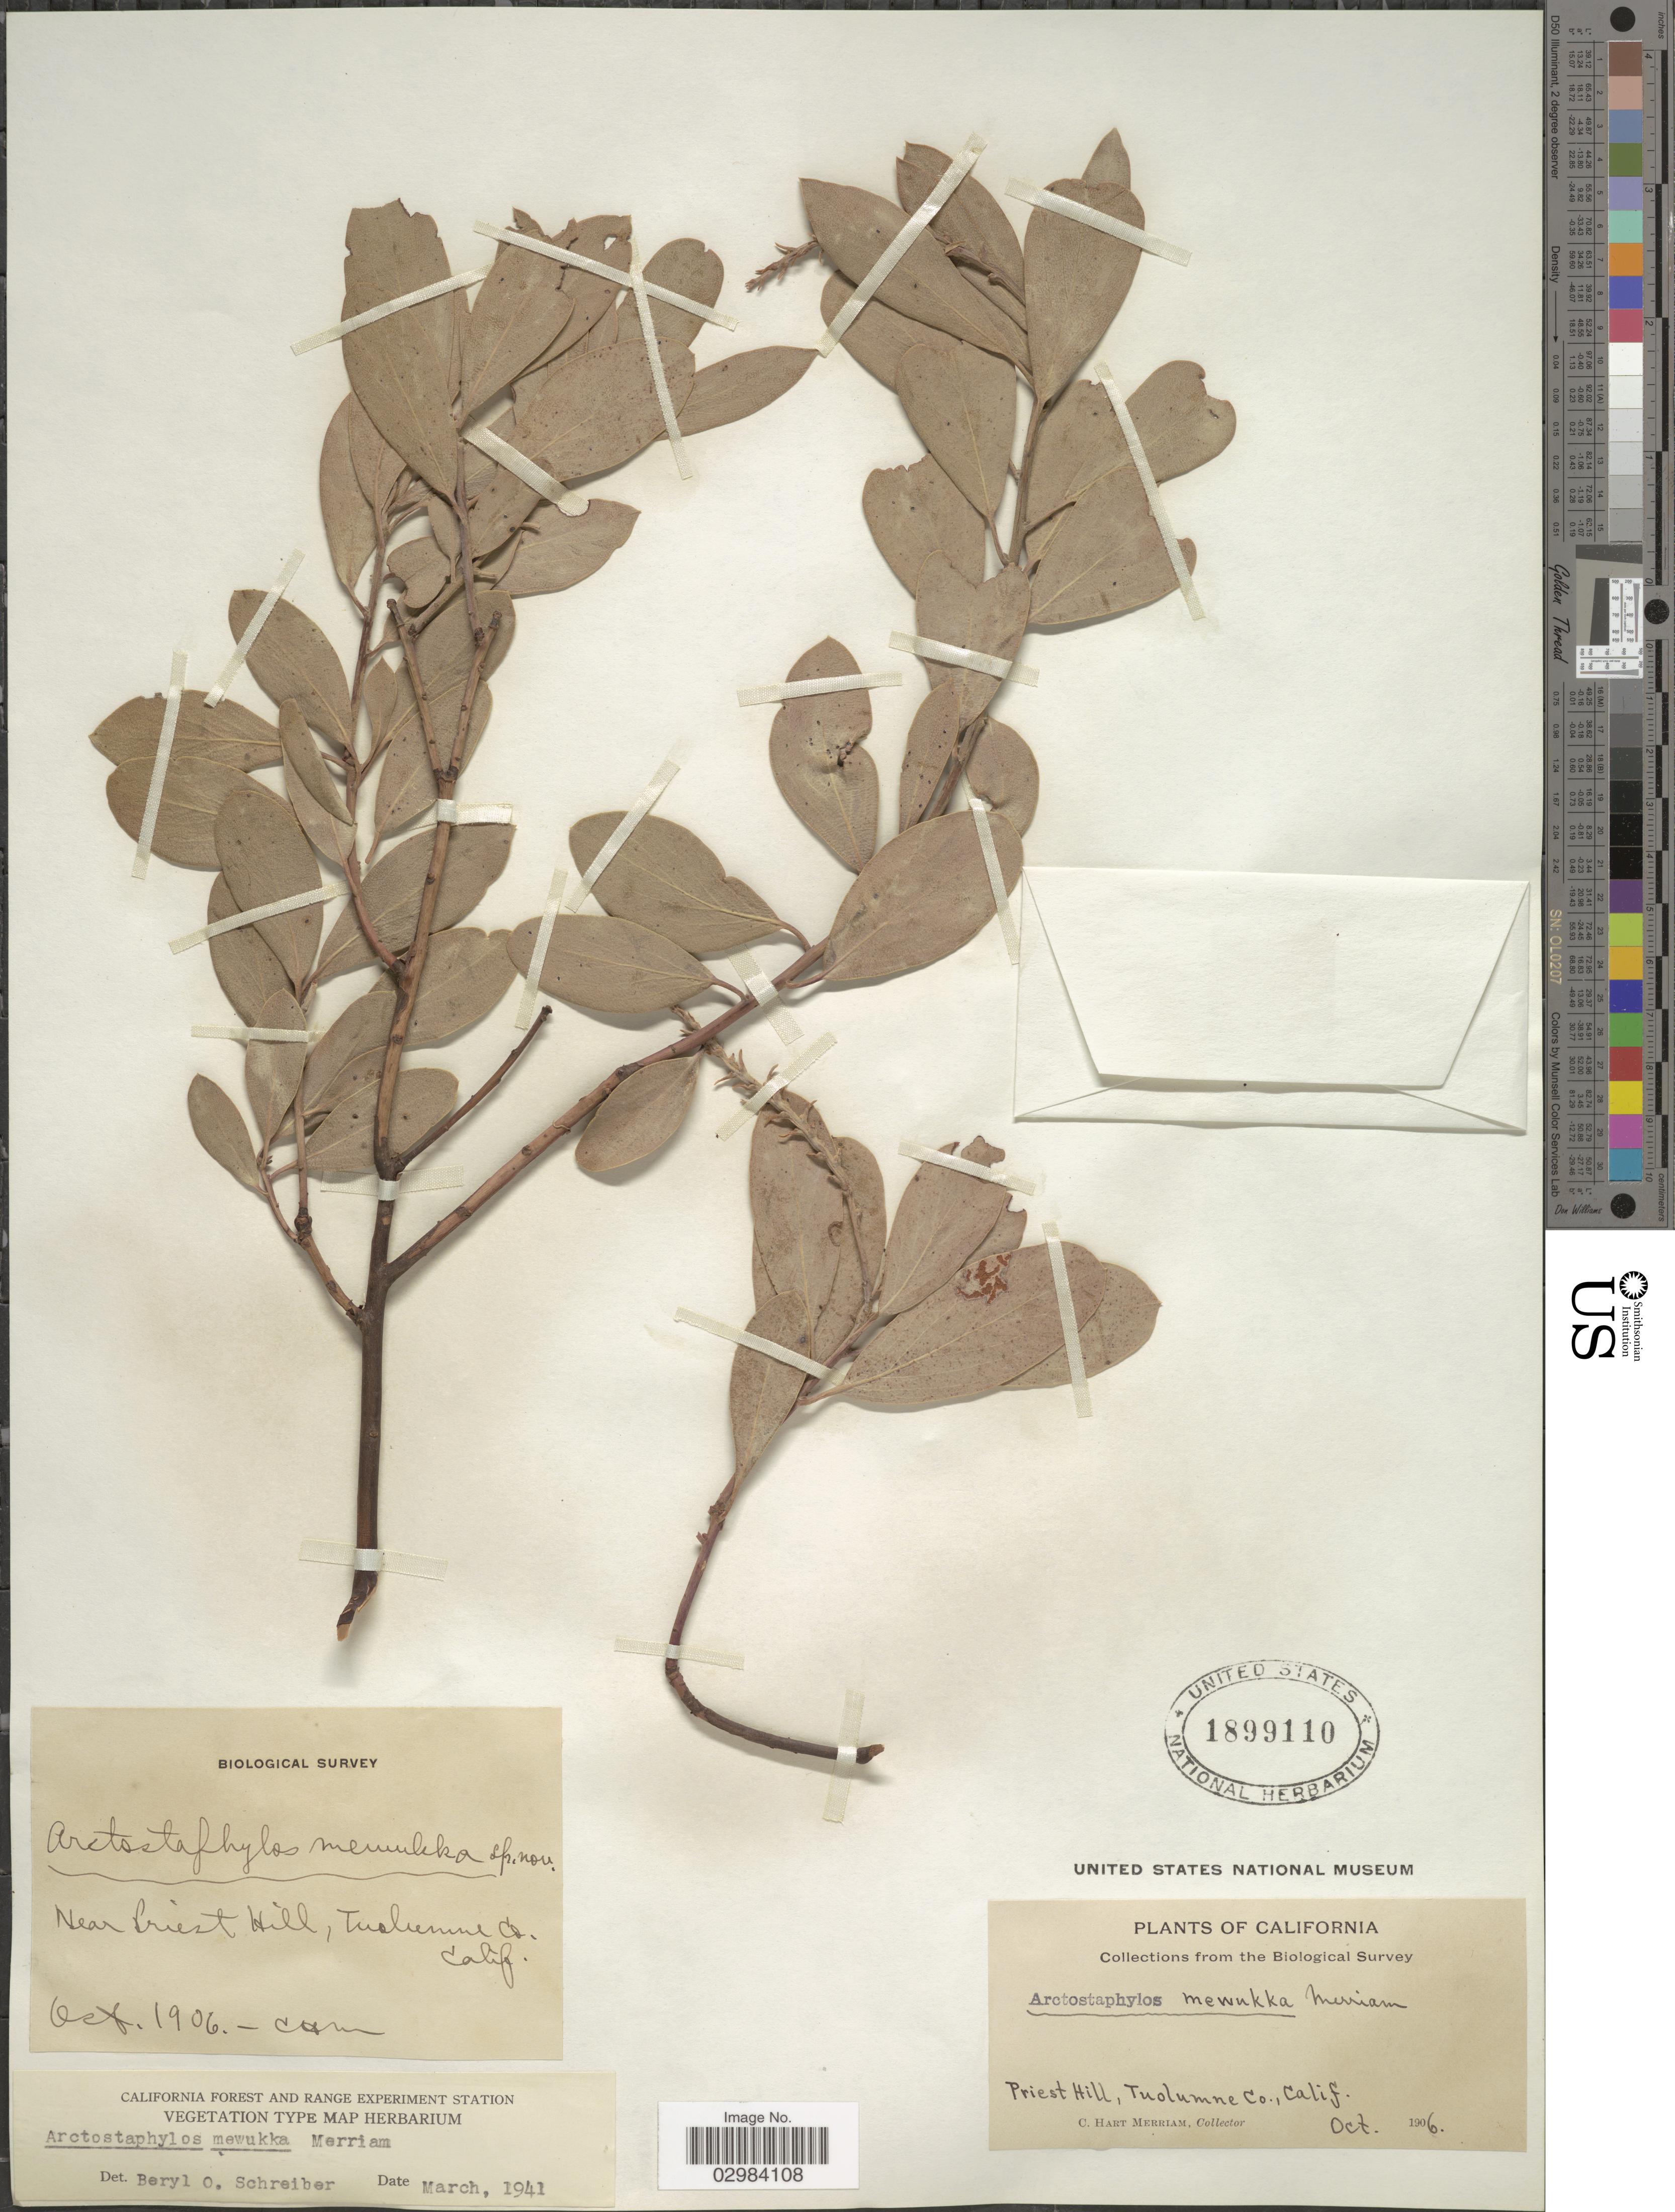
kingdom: Plantae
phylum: Tracheophyta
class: Magnoliopsida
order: Ericales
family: Ericaceae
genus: Arctostaphylos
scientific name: Arctostaphylos mewukka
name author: Merriam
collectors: C. Merriam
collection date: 1906-10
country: United States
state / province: California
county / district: Tuolumne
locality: Priest Hill, Tuolumne Co.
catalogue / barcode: US 1899110